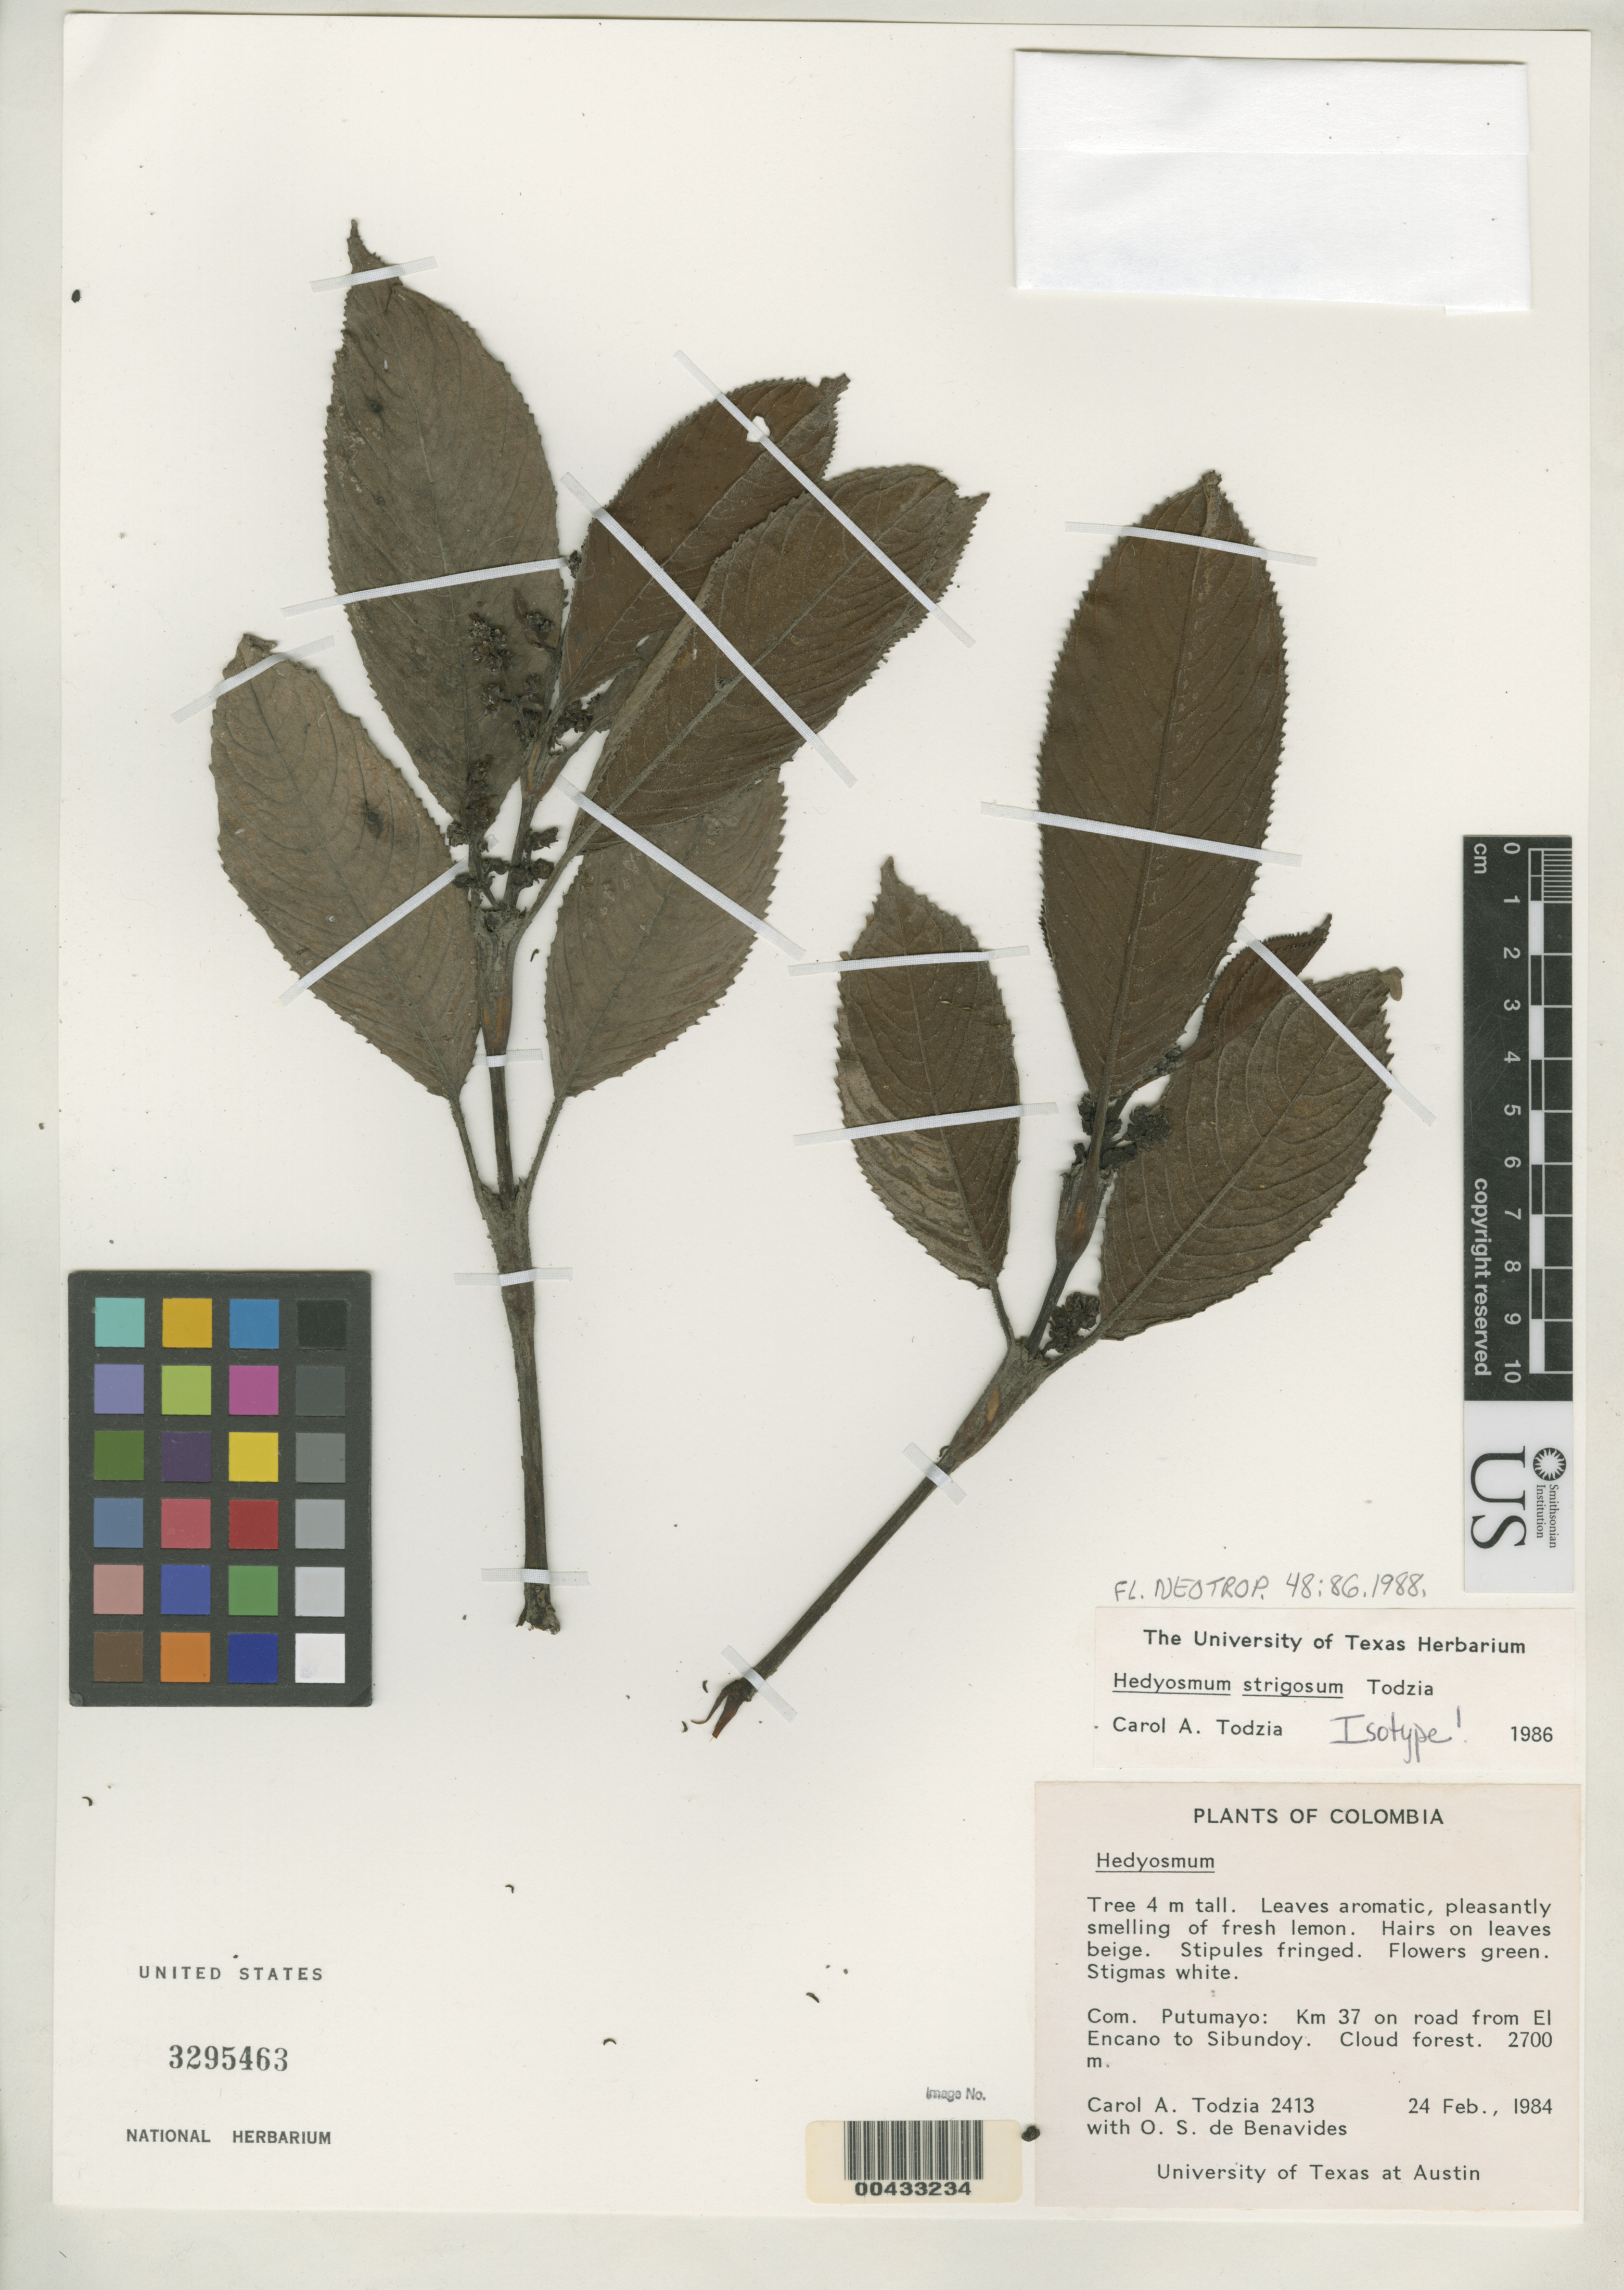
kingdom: Plantae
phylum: Tracheophyta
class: Magnoliopsida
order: Chloranthales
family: Chloranthaceae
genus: Hedyosmum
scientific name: Hedyosmum strigosum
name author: Todzia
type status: Isotype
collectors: C. A. Todzia & Olga S. de Benavides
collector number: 2413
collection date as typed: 24 Feb 1984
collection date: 1984-02-24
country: Colombia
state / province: Putumayo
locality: Km 37 on road from El Encañoto Sibundoy.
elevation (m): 2700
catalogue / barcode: US 3295463